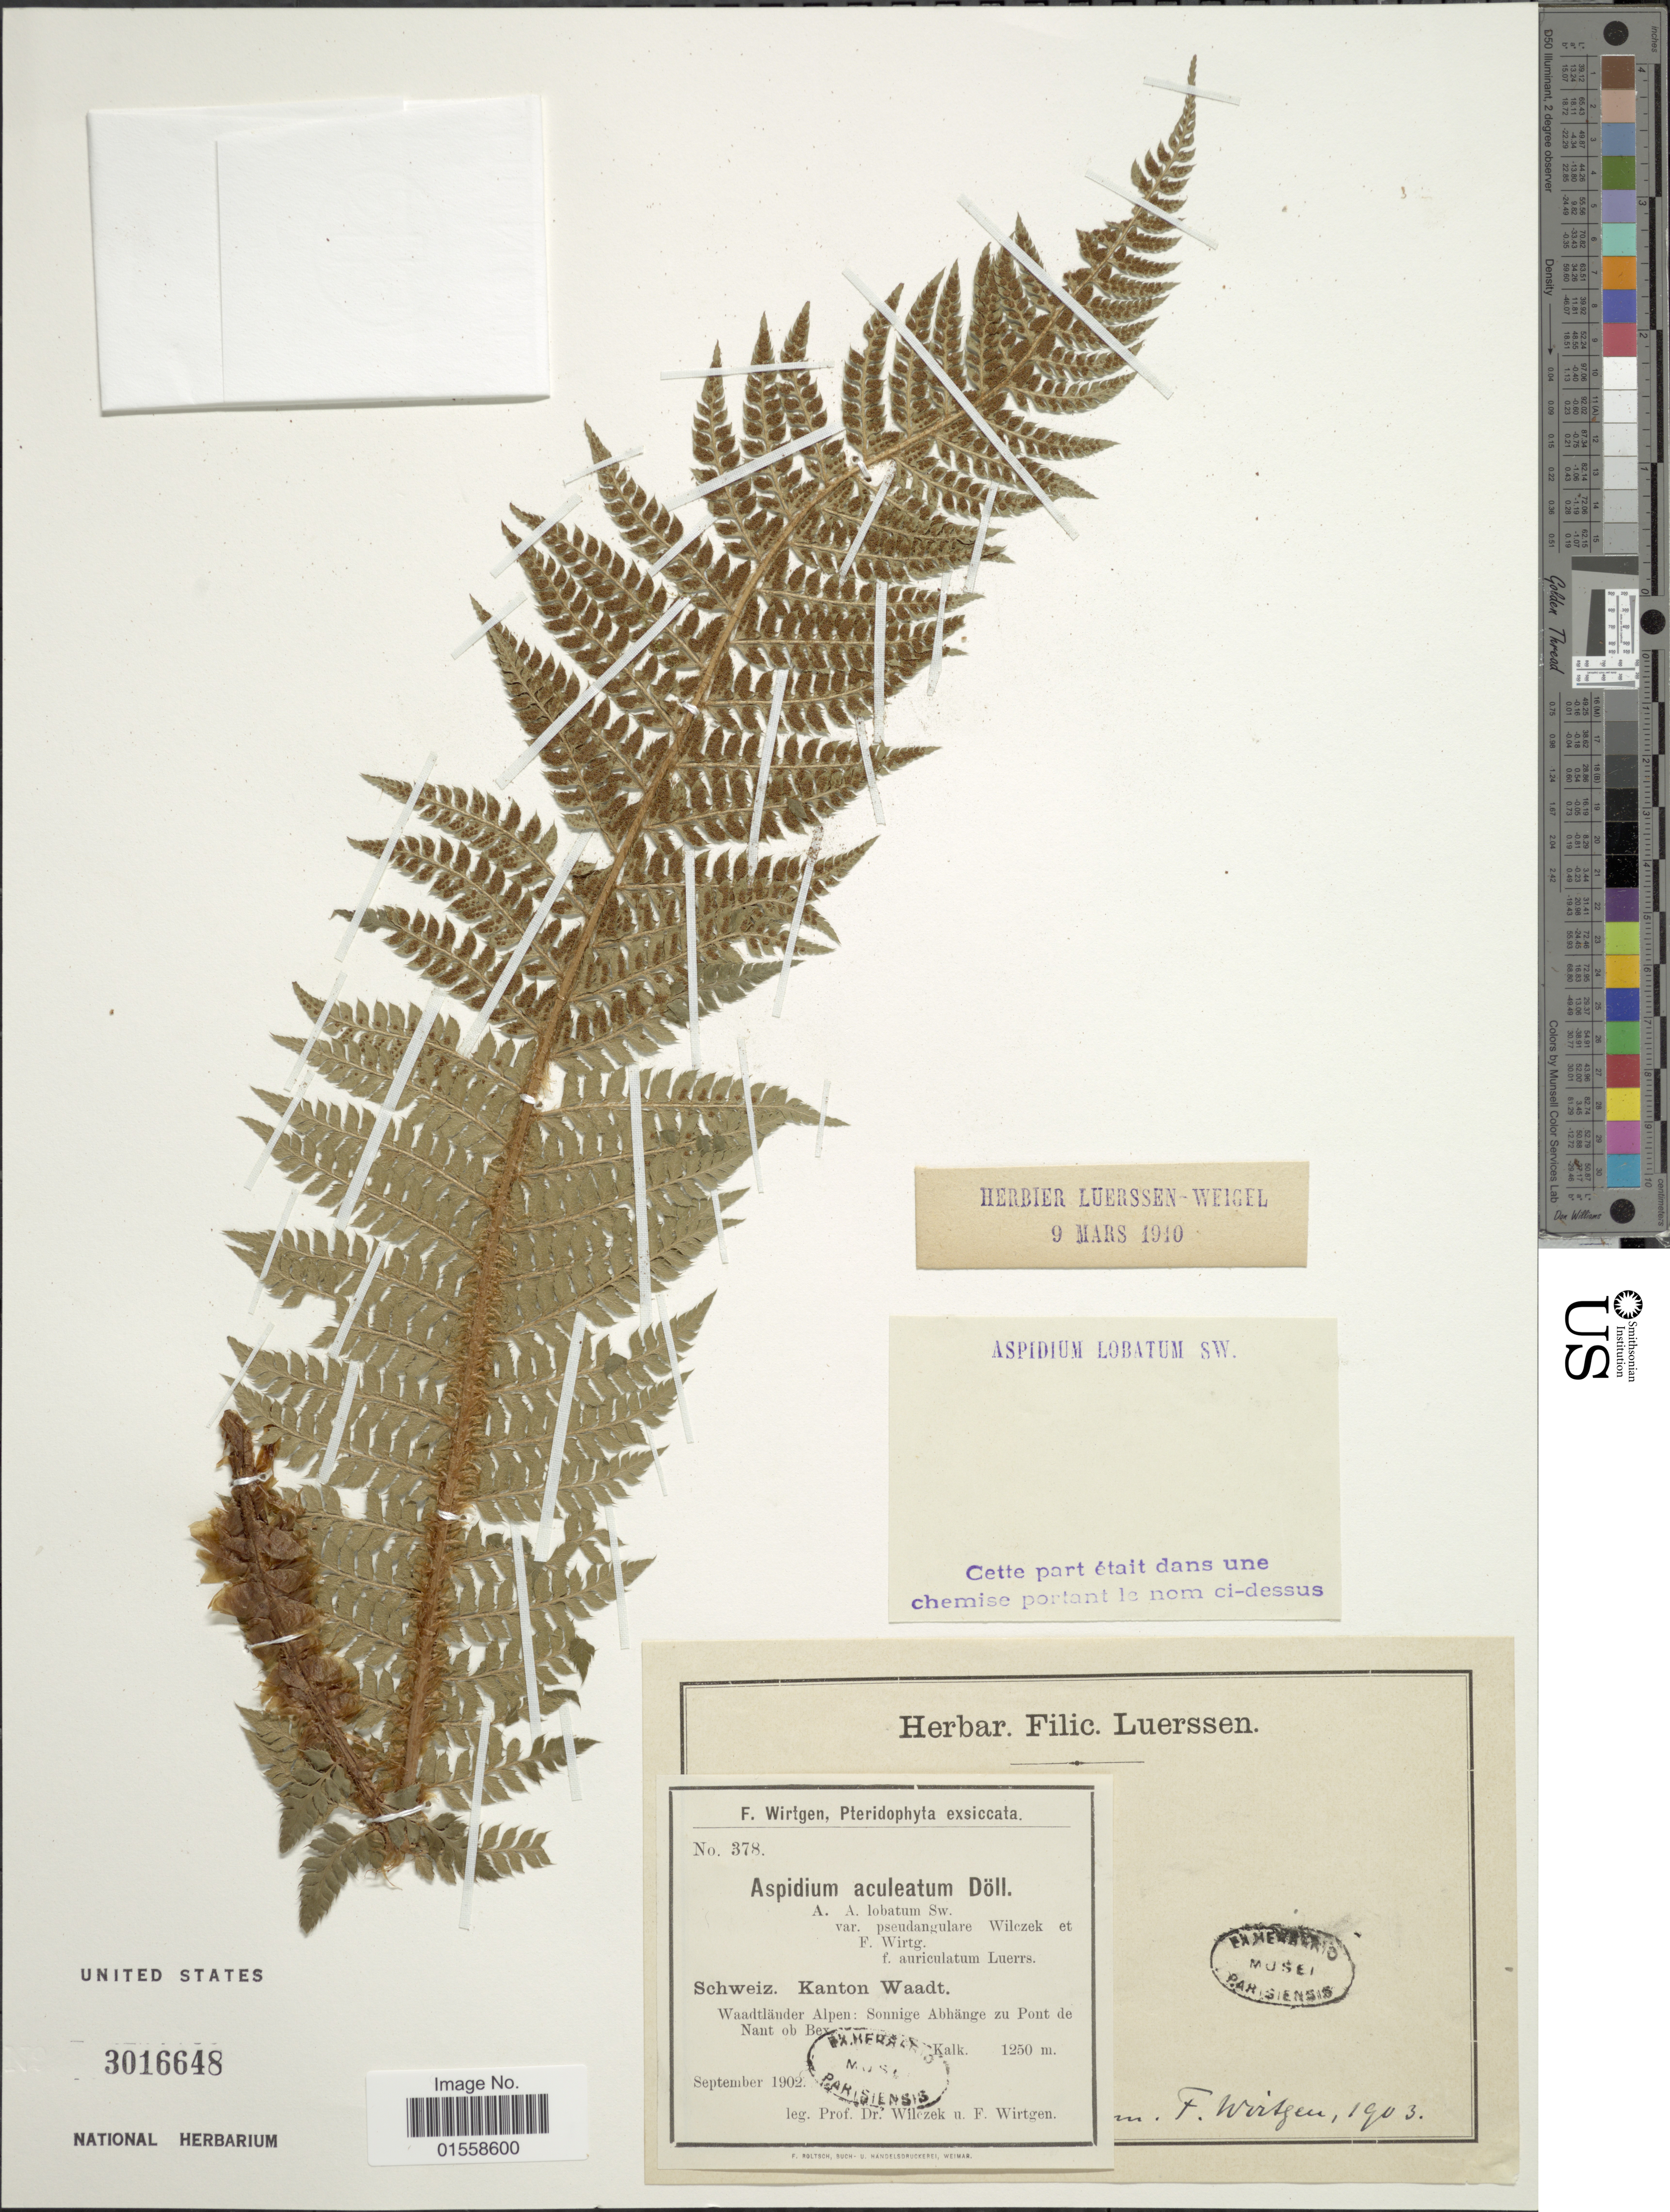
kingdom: Plantae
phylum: Tracheophyta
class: Polypodiopsida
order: Polypodiales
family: Dryopteridaceae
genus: Polystichum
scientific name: Polystichum aculeatum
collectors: Wilczek & F. Wirtgen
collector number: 378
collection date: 1902-09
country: Switzerland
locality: Schweiz, Kanton Waadt, Waadtlander Alpen: Sonnige abhange zu Pont de Nant ob Bex.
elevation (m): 1250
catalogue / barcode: US 3016648